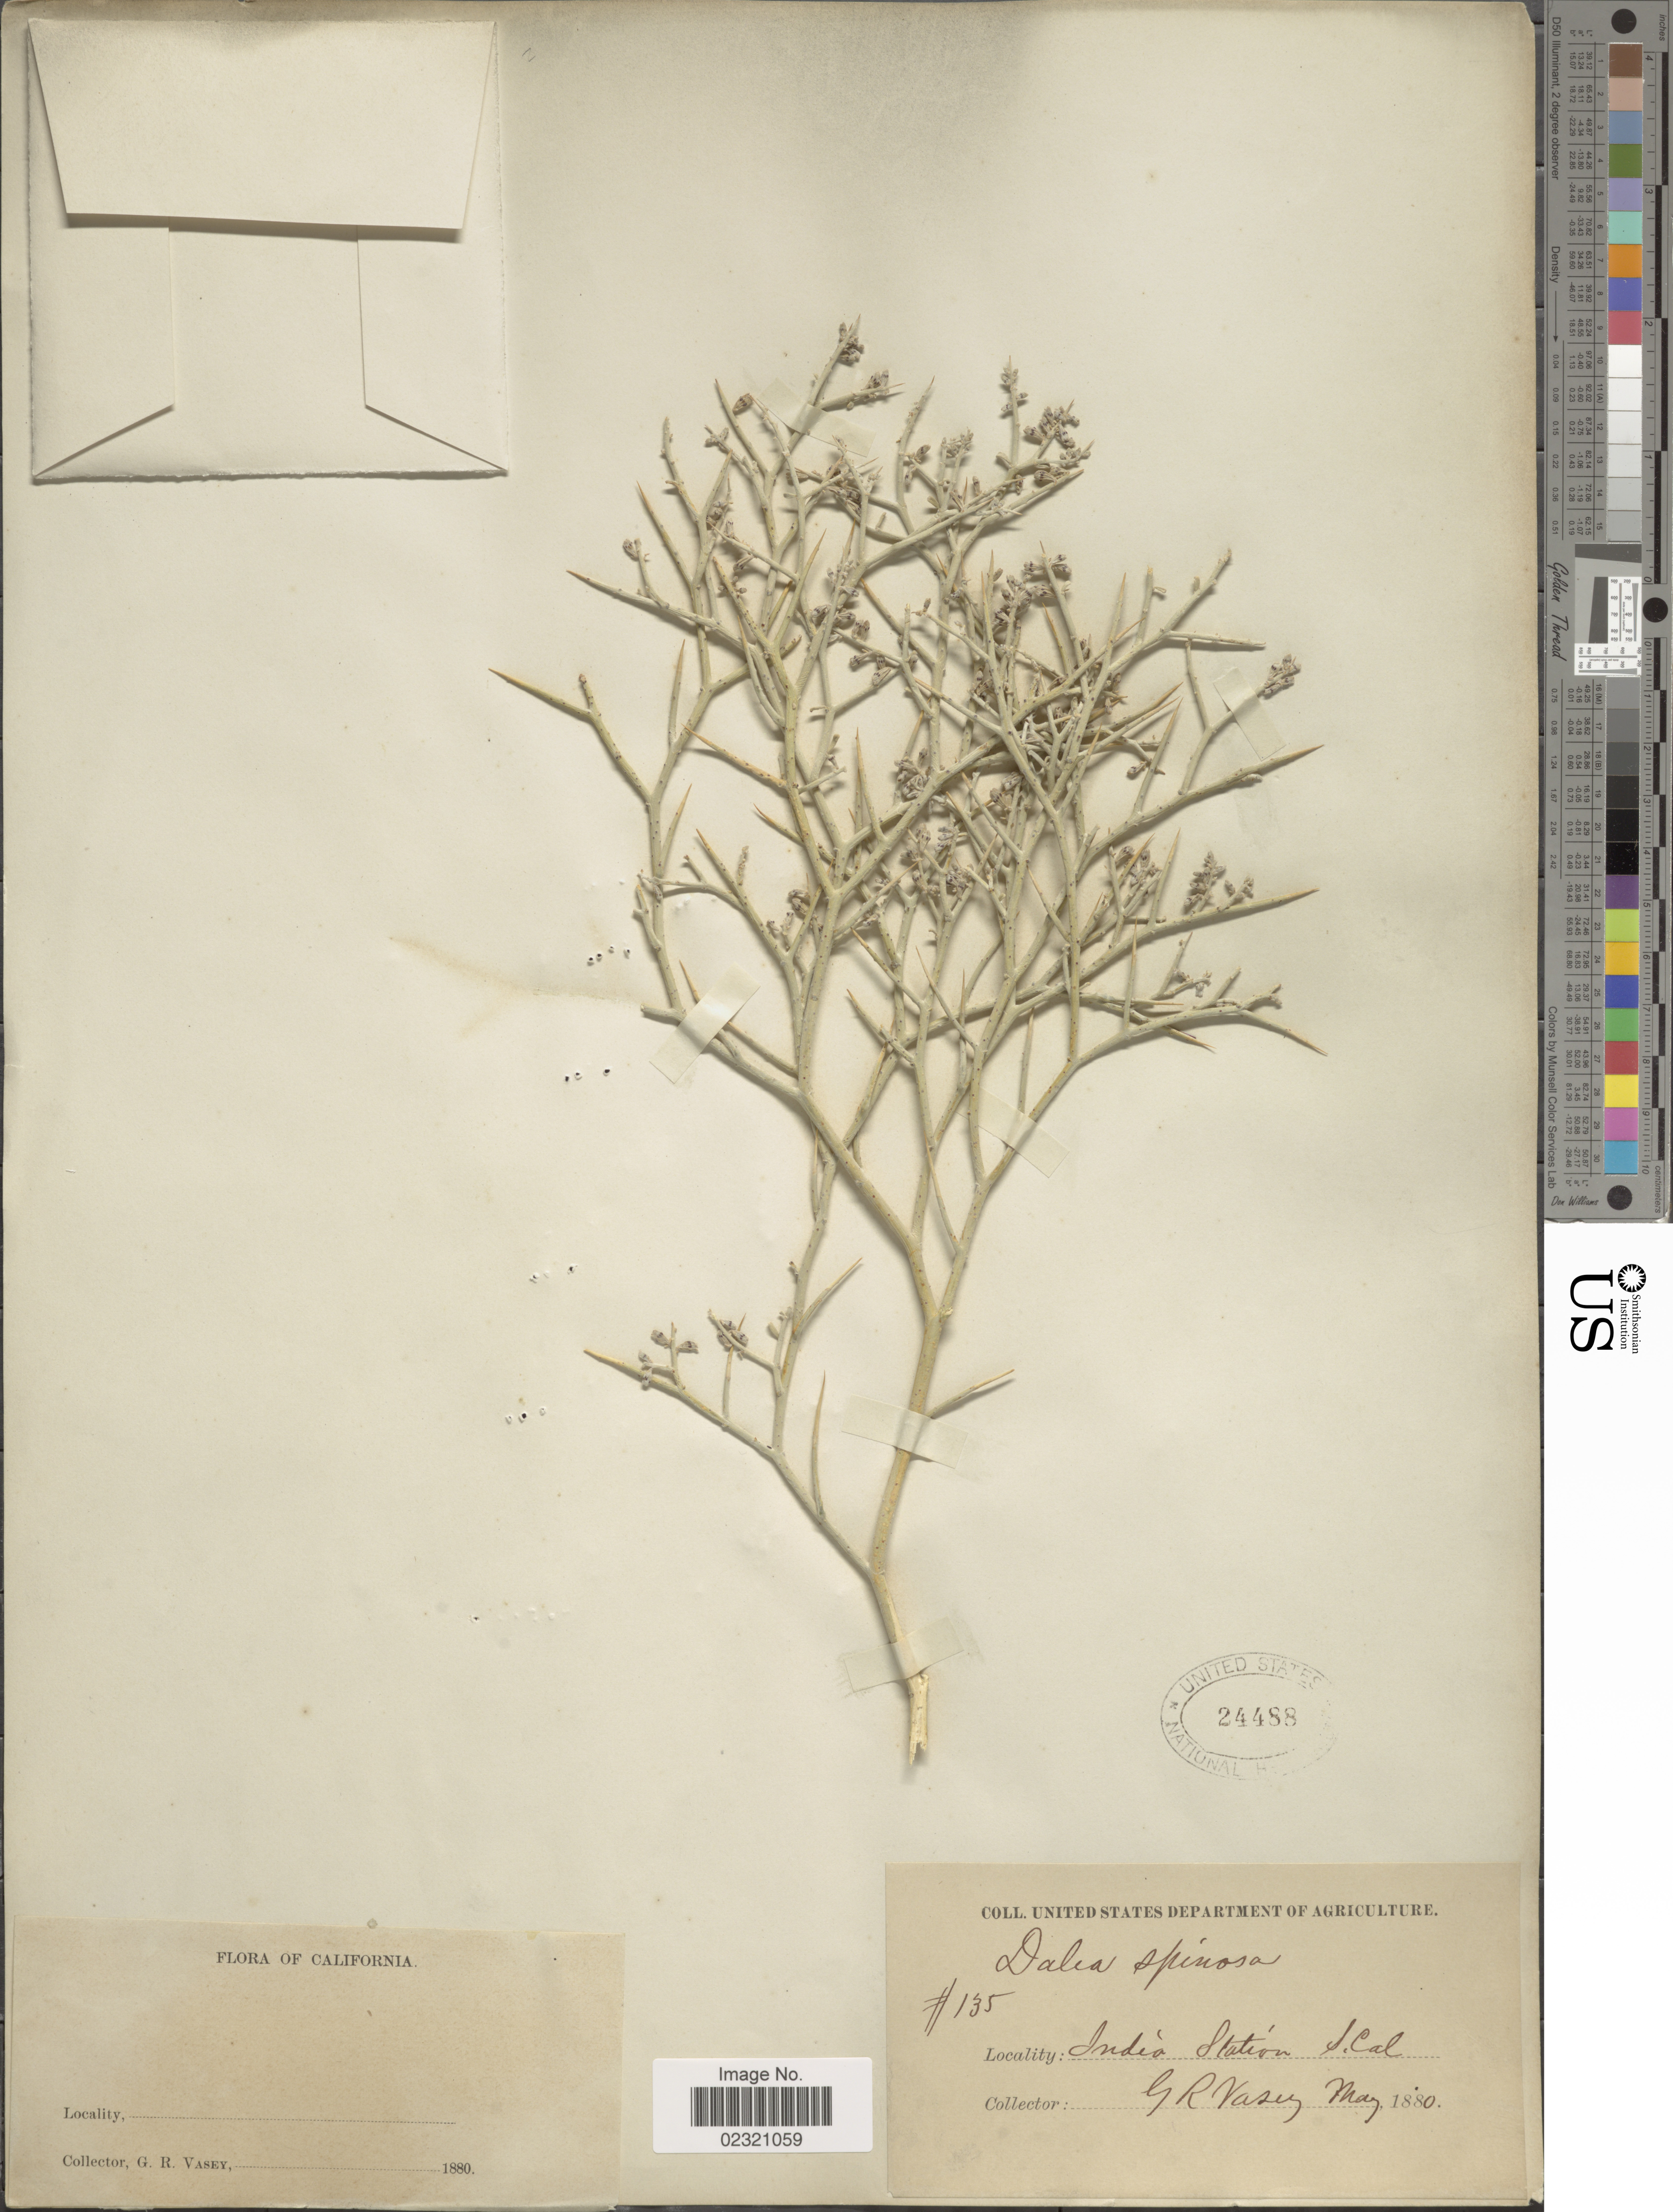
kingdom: Plantae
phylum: Tracheophyta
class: Magnoliopsida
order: Fabales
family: Fabaceae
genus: Psorothamnus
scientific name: Psorothamnus spinosus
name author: (A. Gray) Barneby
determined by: Strong, M. T., (US), Smithsonian Institution - National Museum of Natural History (UNITED STATES)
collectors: G. R. Vasey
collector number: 135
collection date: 1880-05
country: United States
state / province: California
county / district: Riverside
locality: Indio Station S. Cal.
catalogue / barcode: US 24488